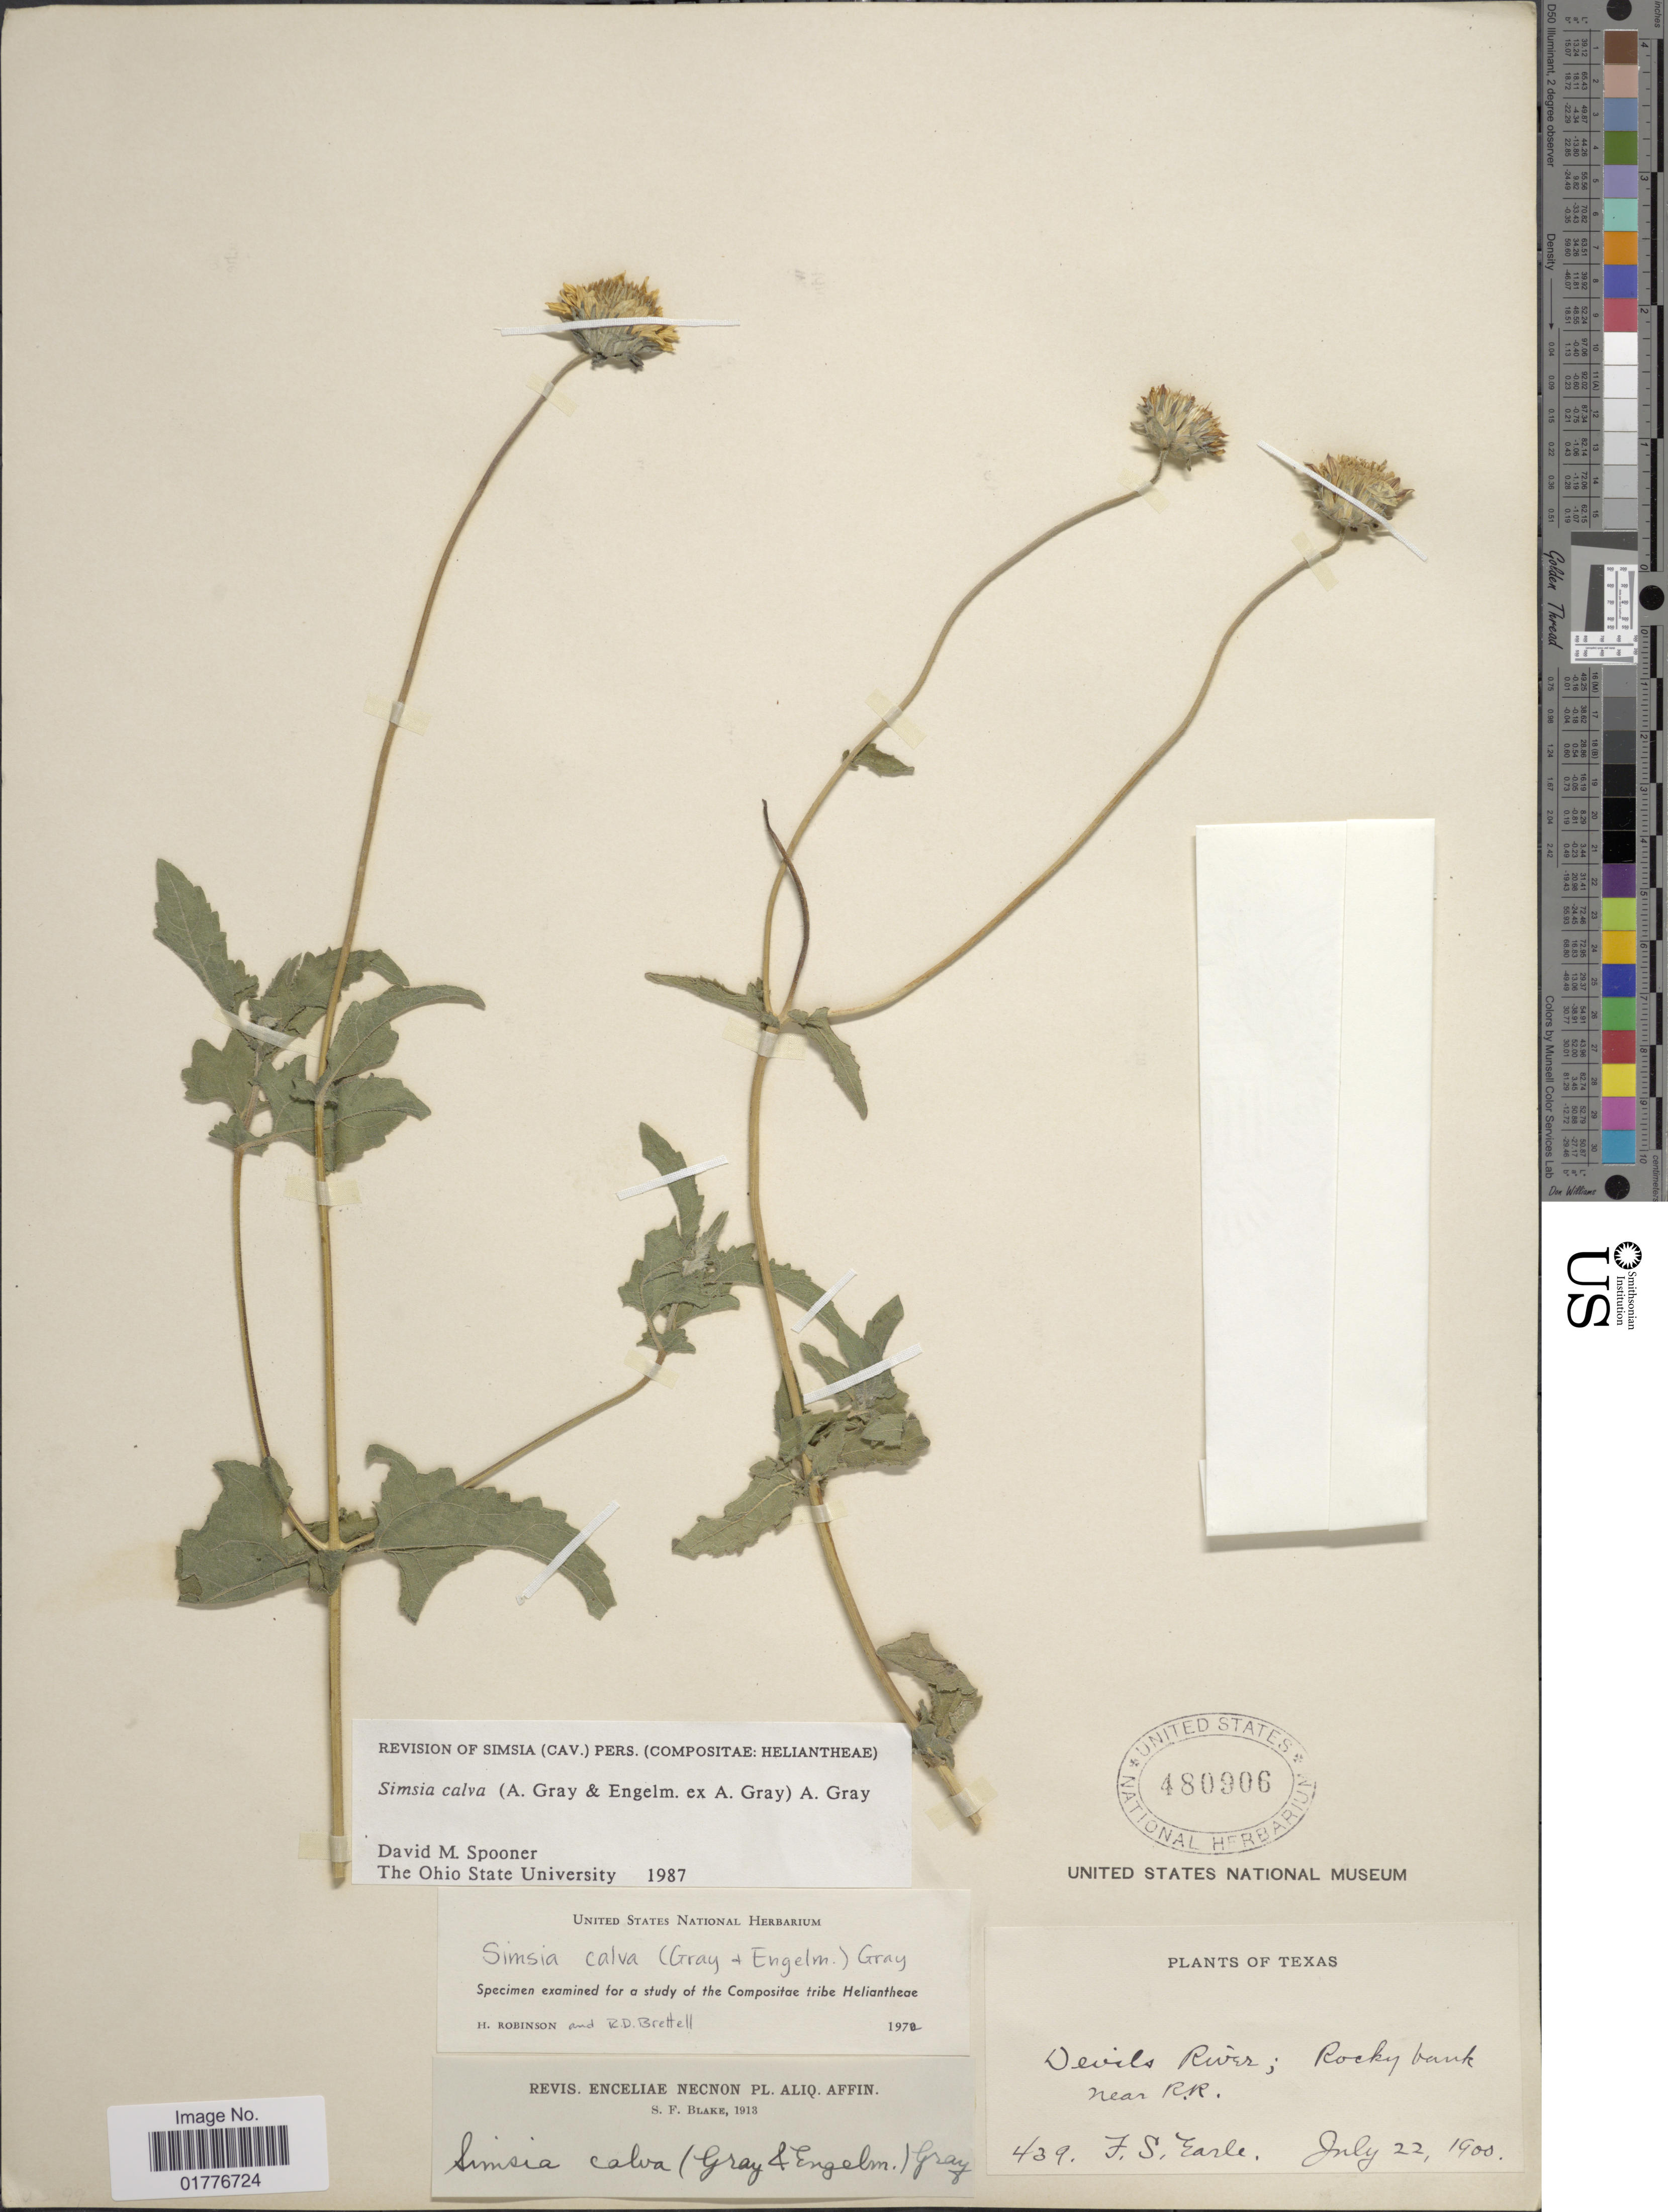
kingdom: Plantae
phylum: Tracheophyta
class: Magnoliopsida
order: Asterales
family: Asteraceae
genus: Simsia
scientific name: Simsia calva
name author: A. Gray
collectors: F. S. Earle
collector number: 439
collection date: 1900-07-22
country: United States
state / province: Texas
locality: Devils River, Rocky bank near RR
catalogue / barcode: US 480906